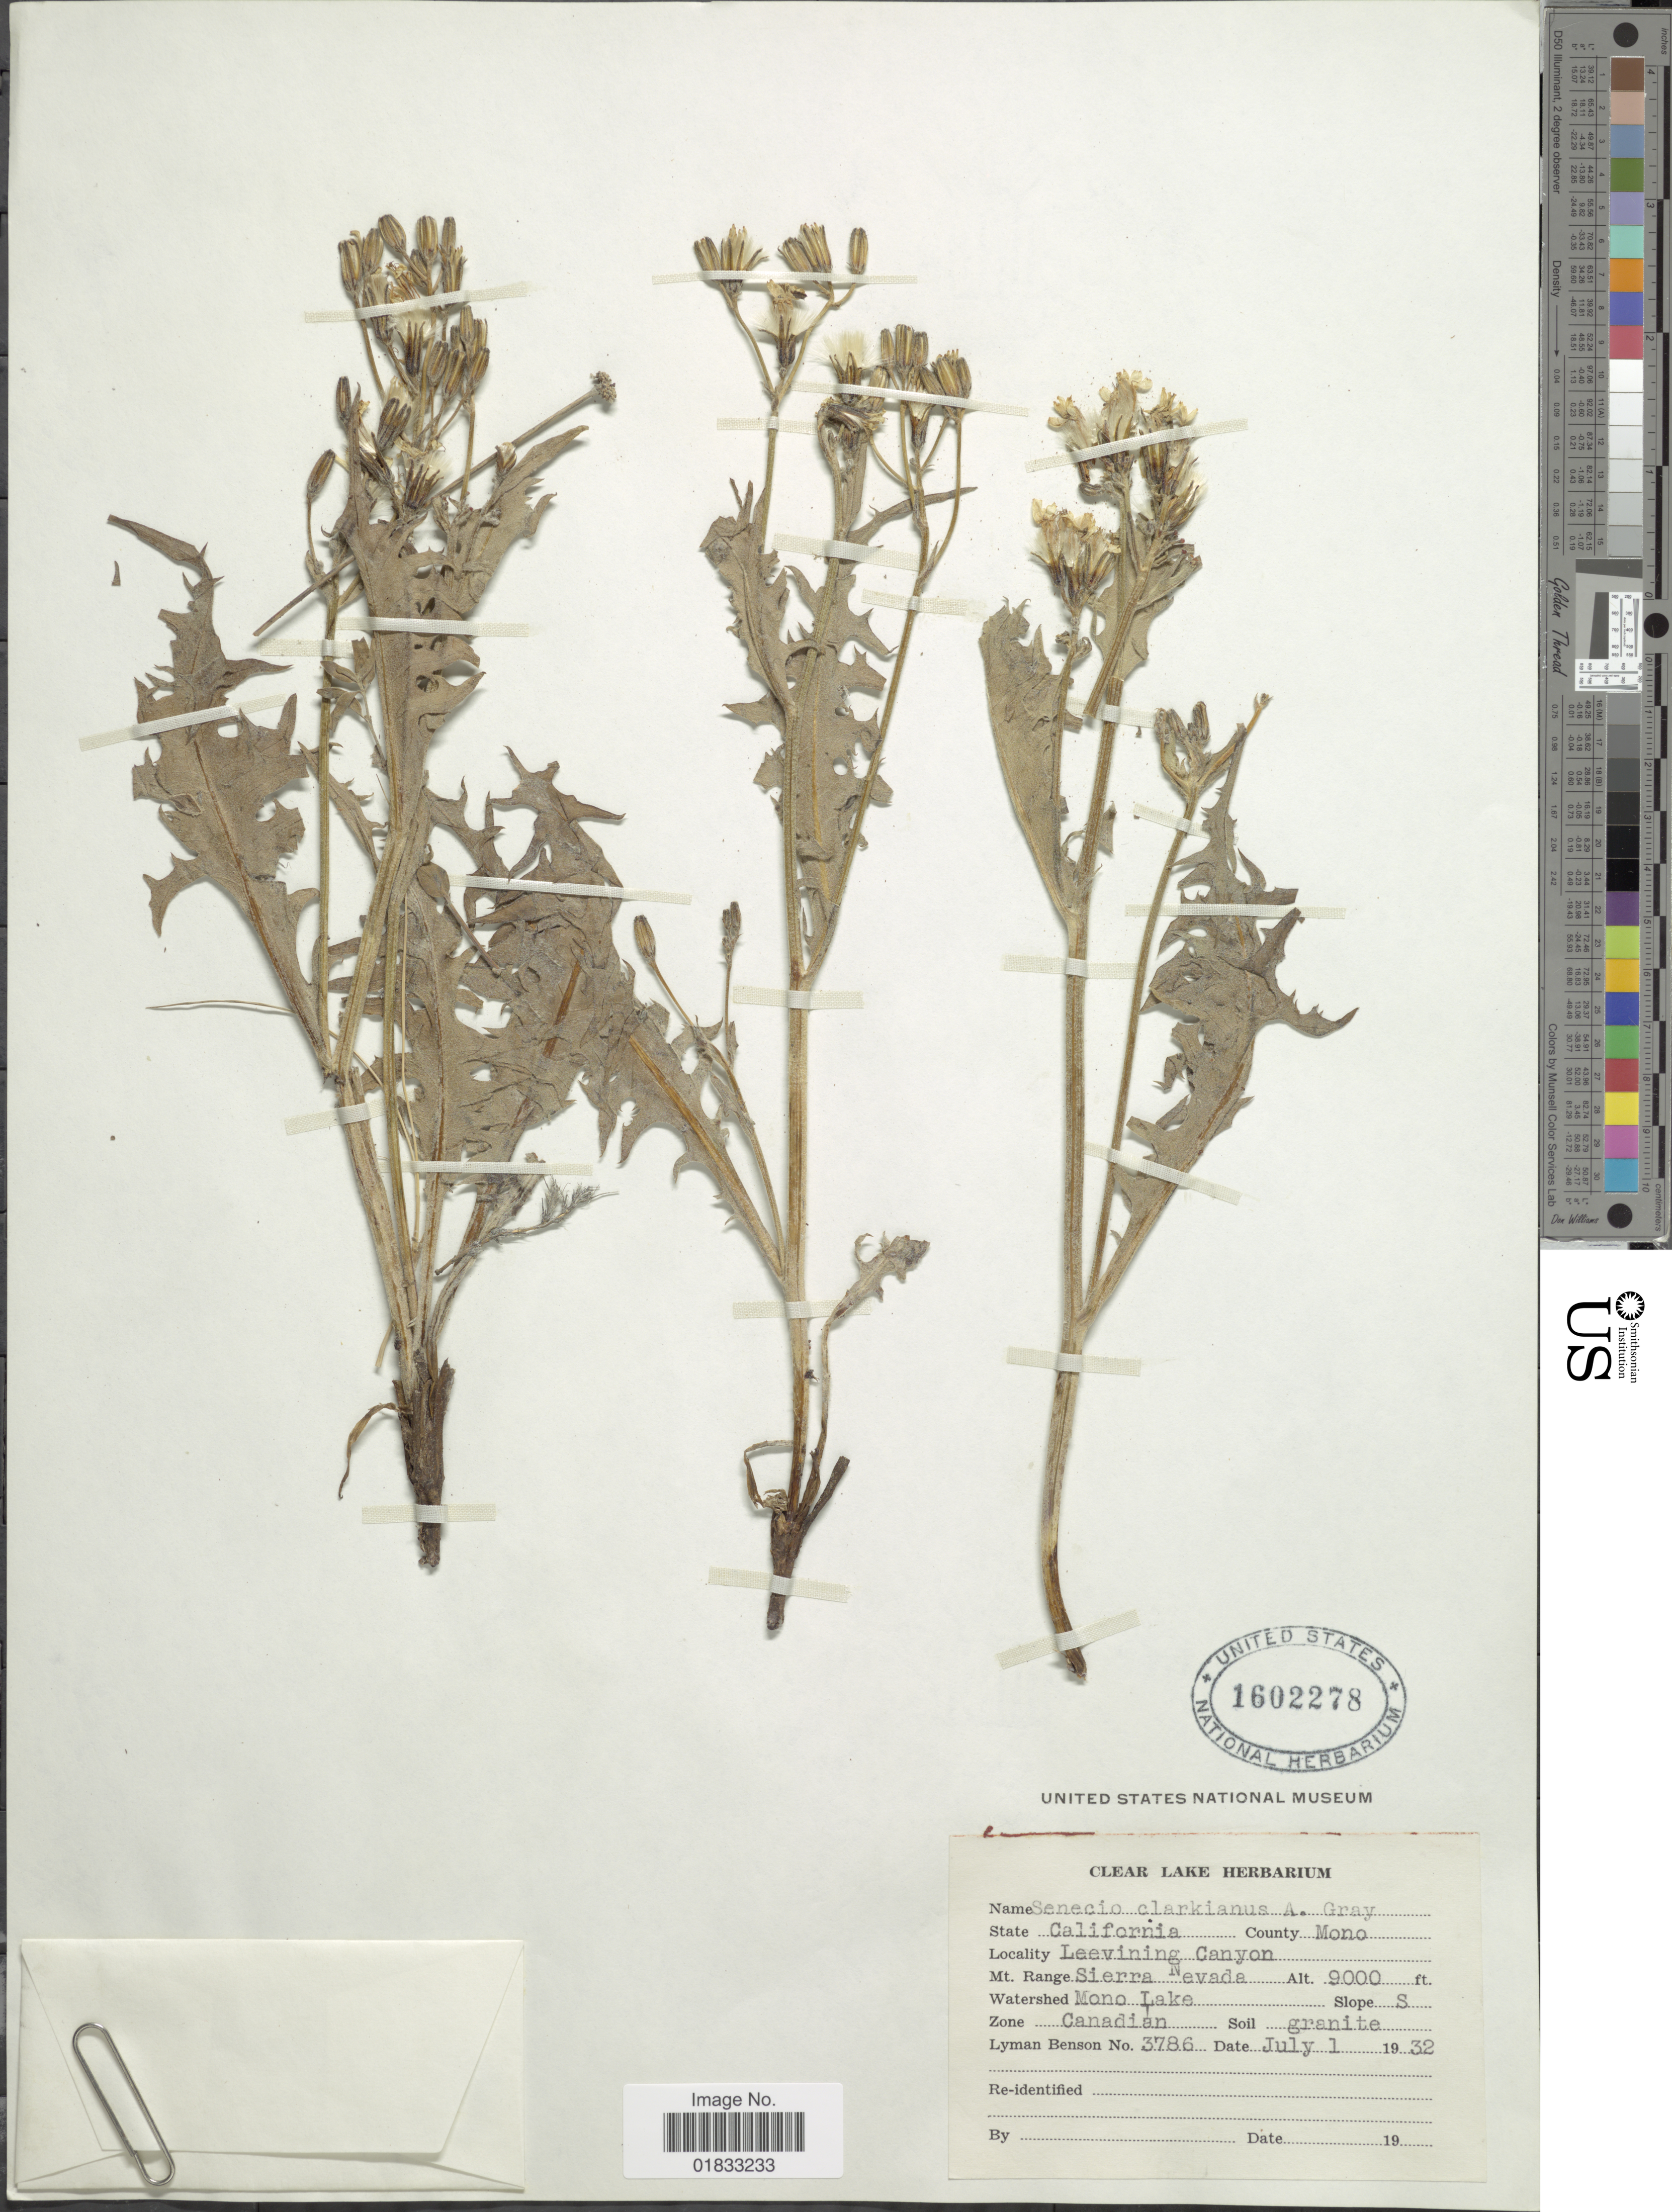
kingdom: Plantae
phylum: Tracheophyta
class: Magnoliopsida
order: Asterales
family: Asteraceae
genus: Senecio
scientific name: Senecio clarkianus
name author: A. Gray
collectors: L. D. Benson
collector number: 3786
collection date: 1932-07-01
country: United States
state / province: California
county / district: Mono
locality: County Mono, Leevining Canyon, Sierra Nevada, Mono Lake, Zone Canadian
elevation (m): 2743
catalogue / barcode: US 1602278